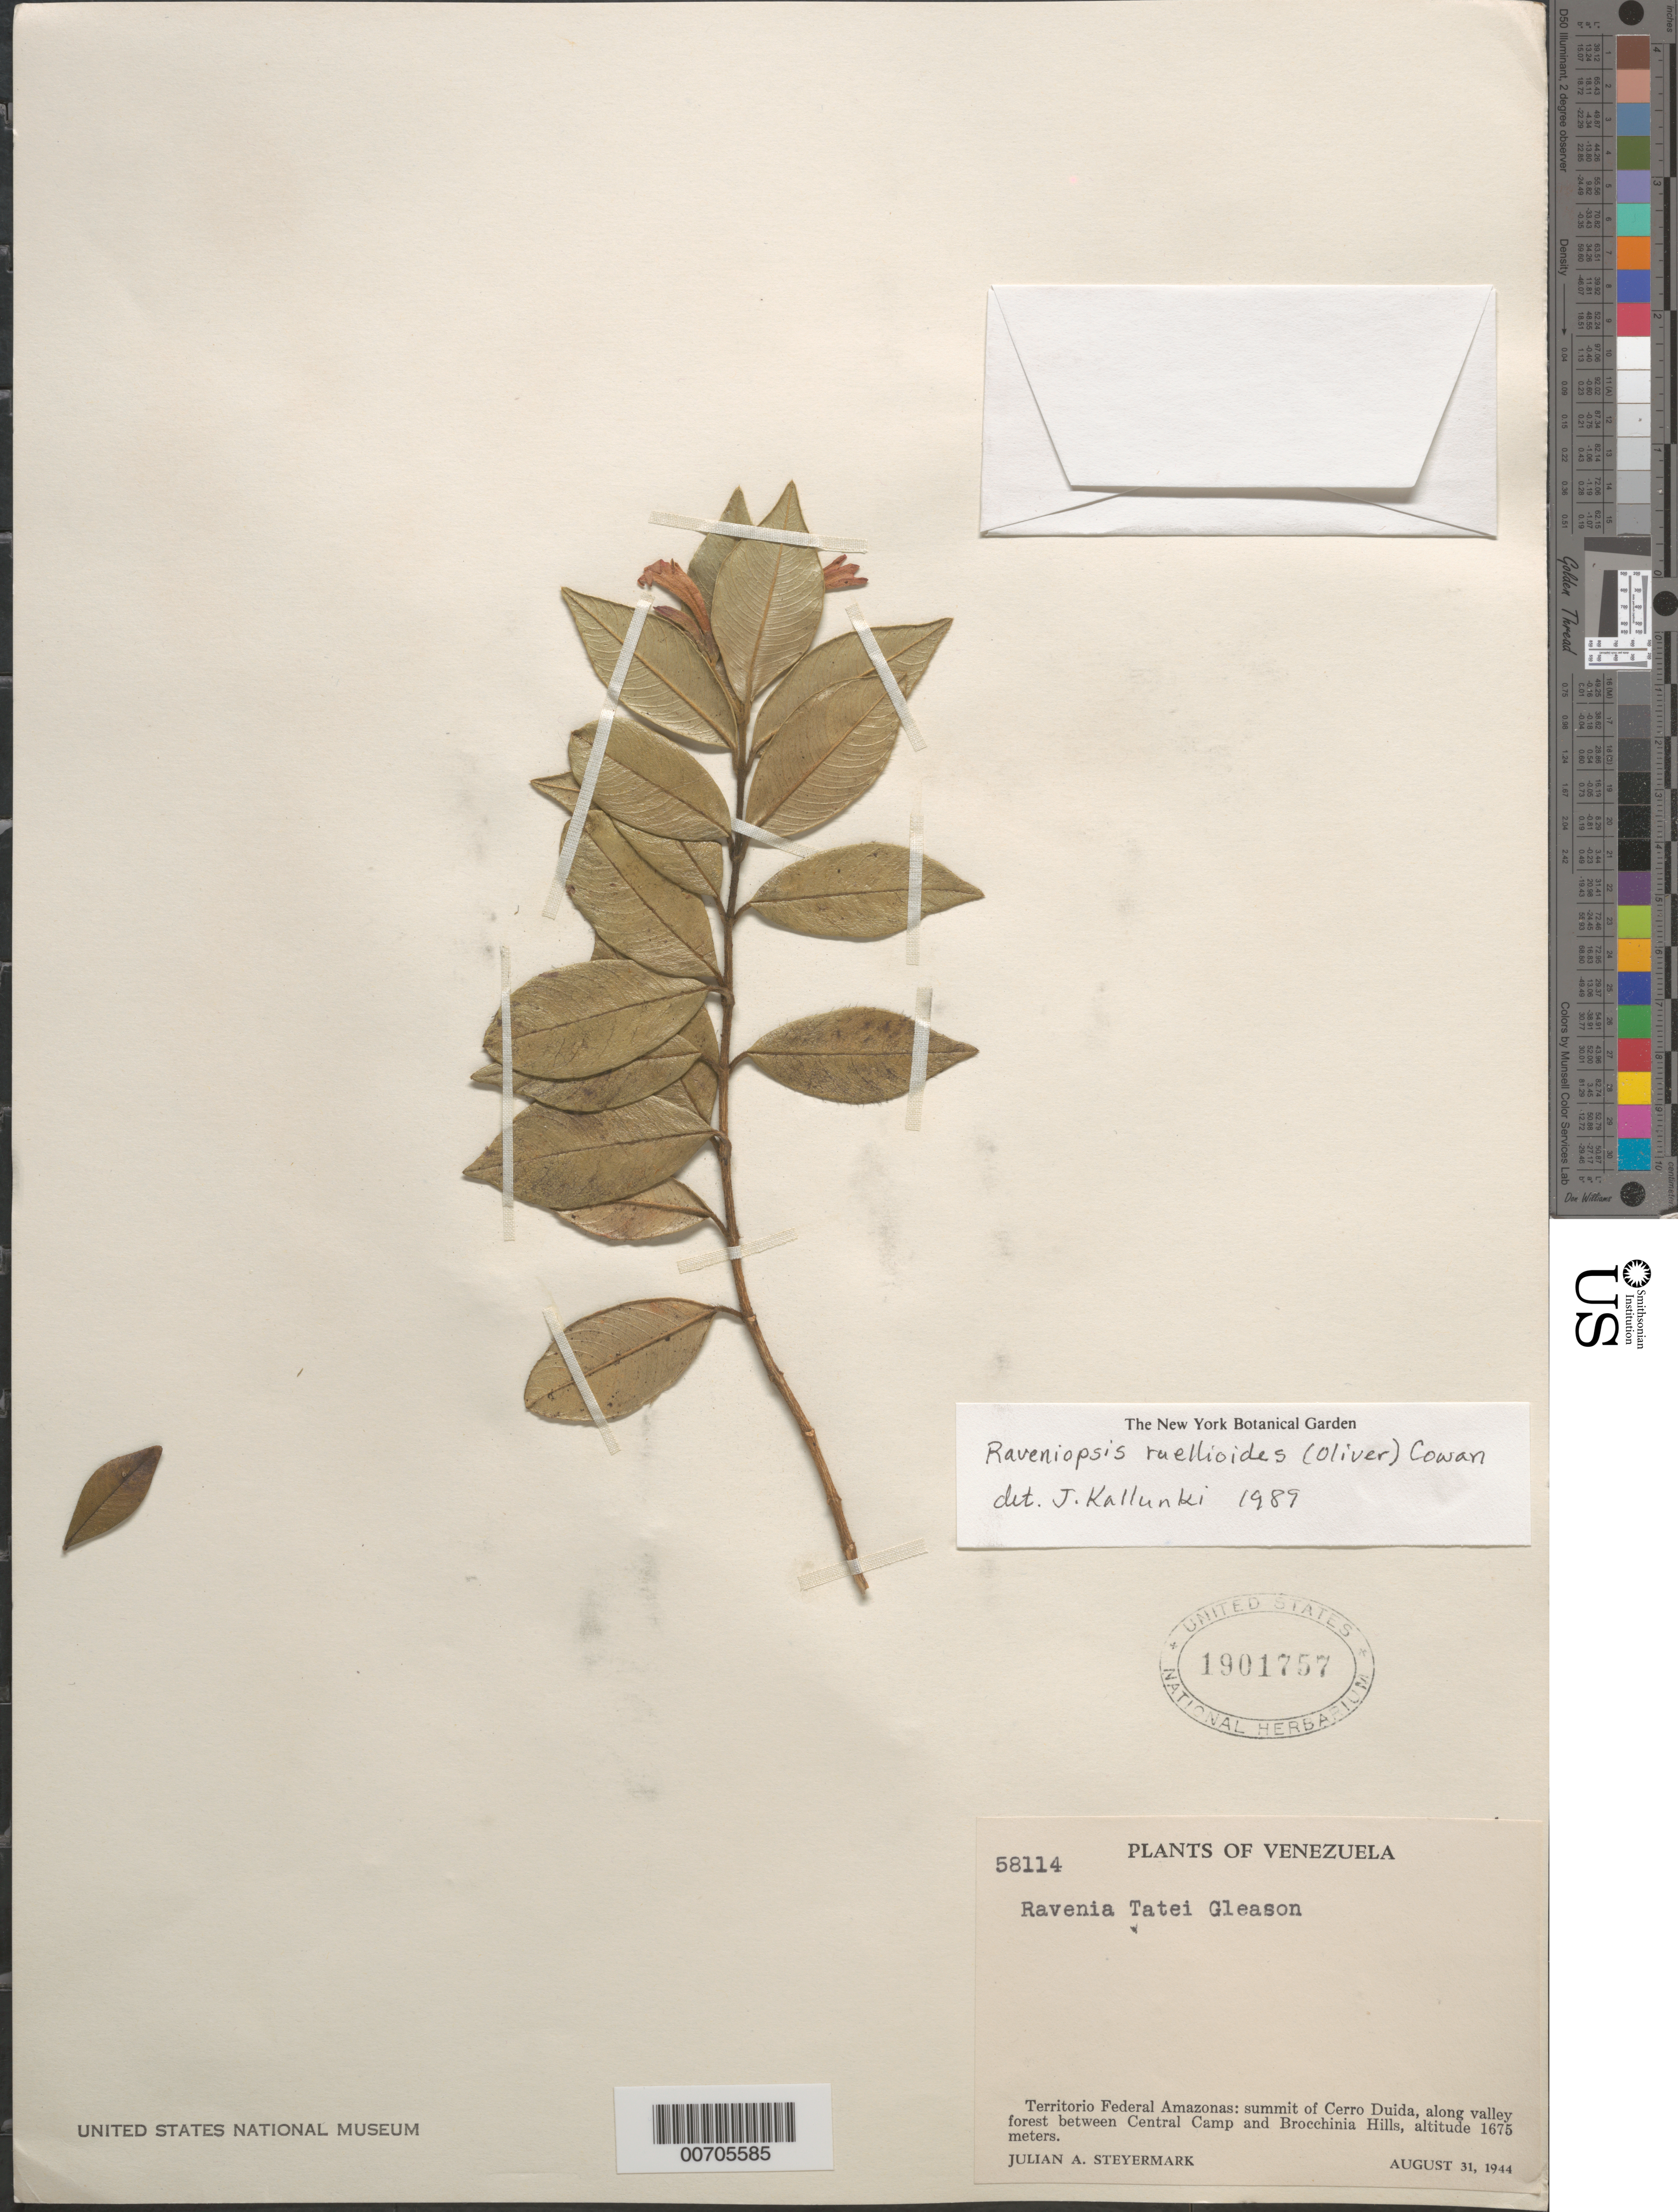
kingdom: Plantae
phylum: Tracheophyta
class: Magnoliopsida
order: Sapindales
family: Rutaceae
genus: Raveniopsis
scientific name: Raveniopsis ruellioides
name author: (Oliv.) R.S. Cowan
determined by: Kallunki, Jacquelyn A.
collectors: J. Steyermark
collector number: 58114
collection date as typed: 31-Aug-44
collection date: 1944-08-31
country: Venezuela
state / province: Amazonas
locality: Cerro Duida, summit; between Central Camp and Brocchinia Hills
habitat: Valley forest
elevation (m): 1675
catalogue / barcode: US 1901757